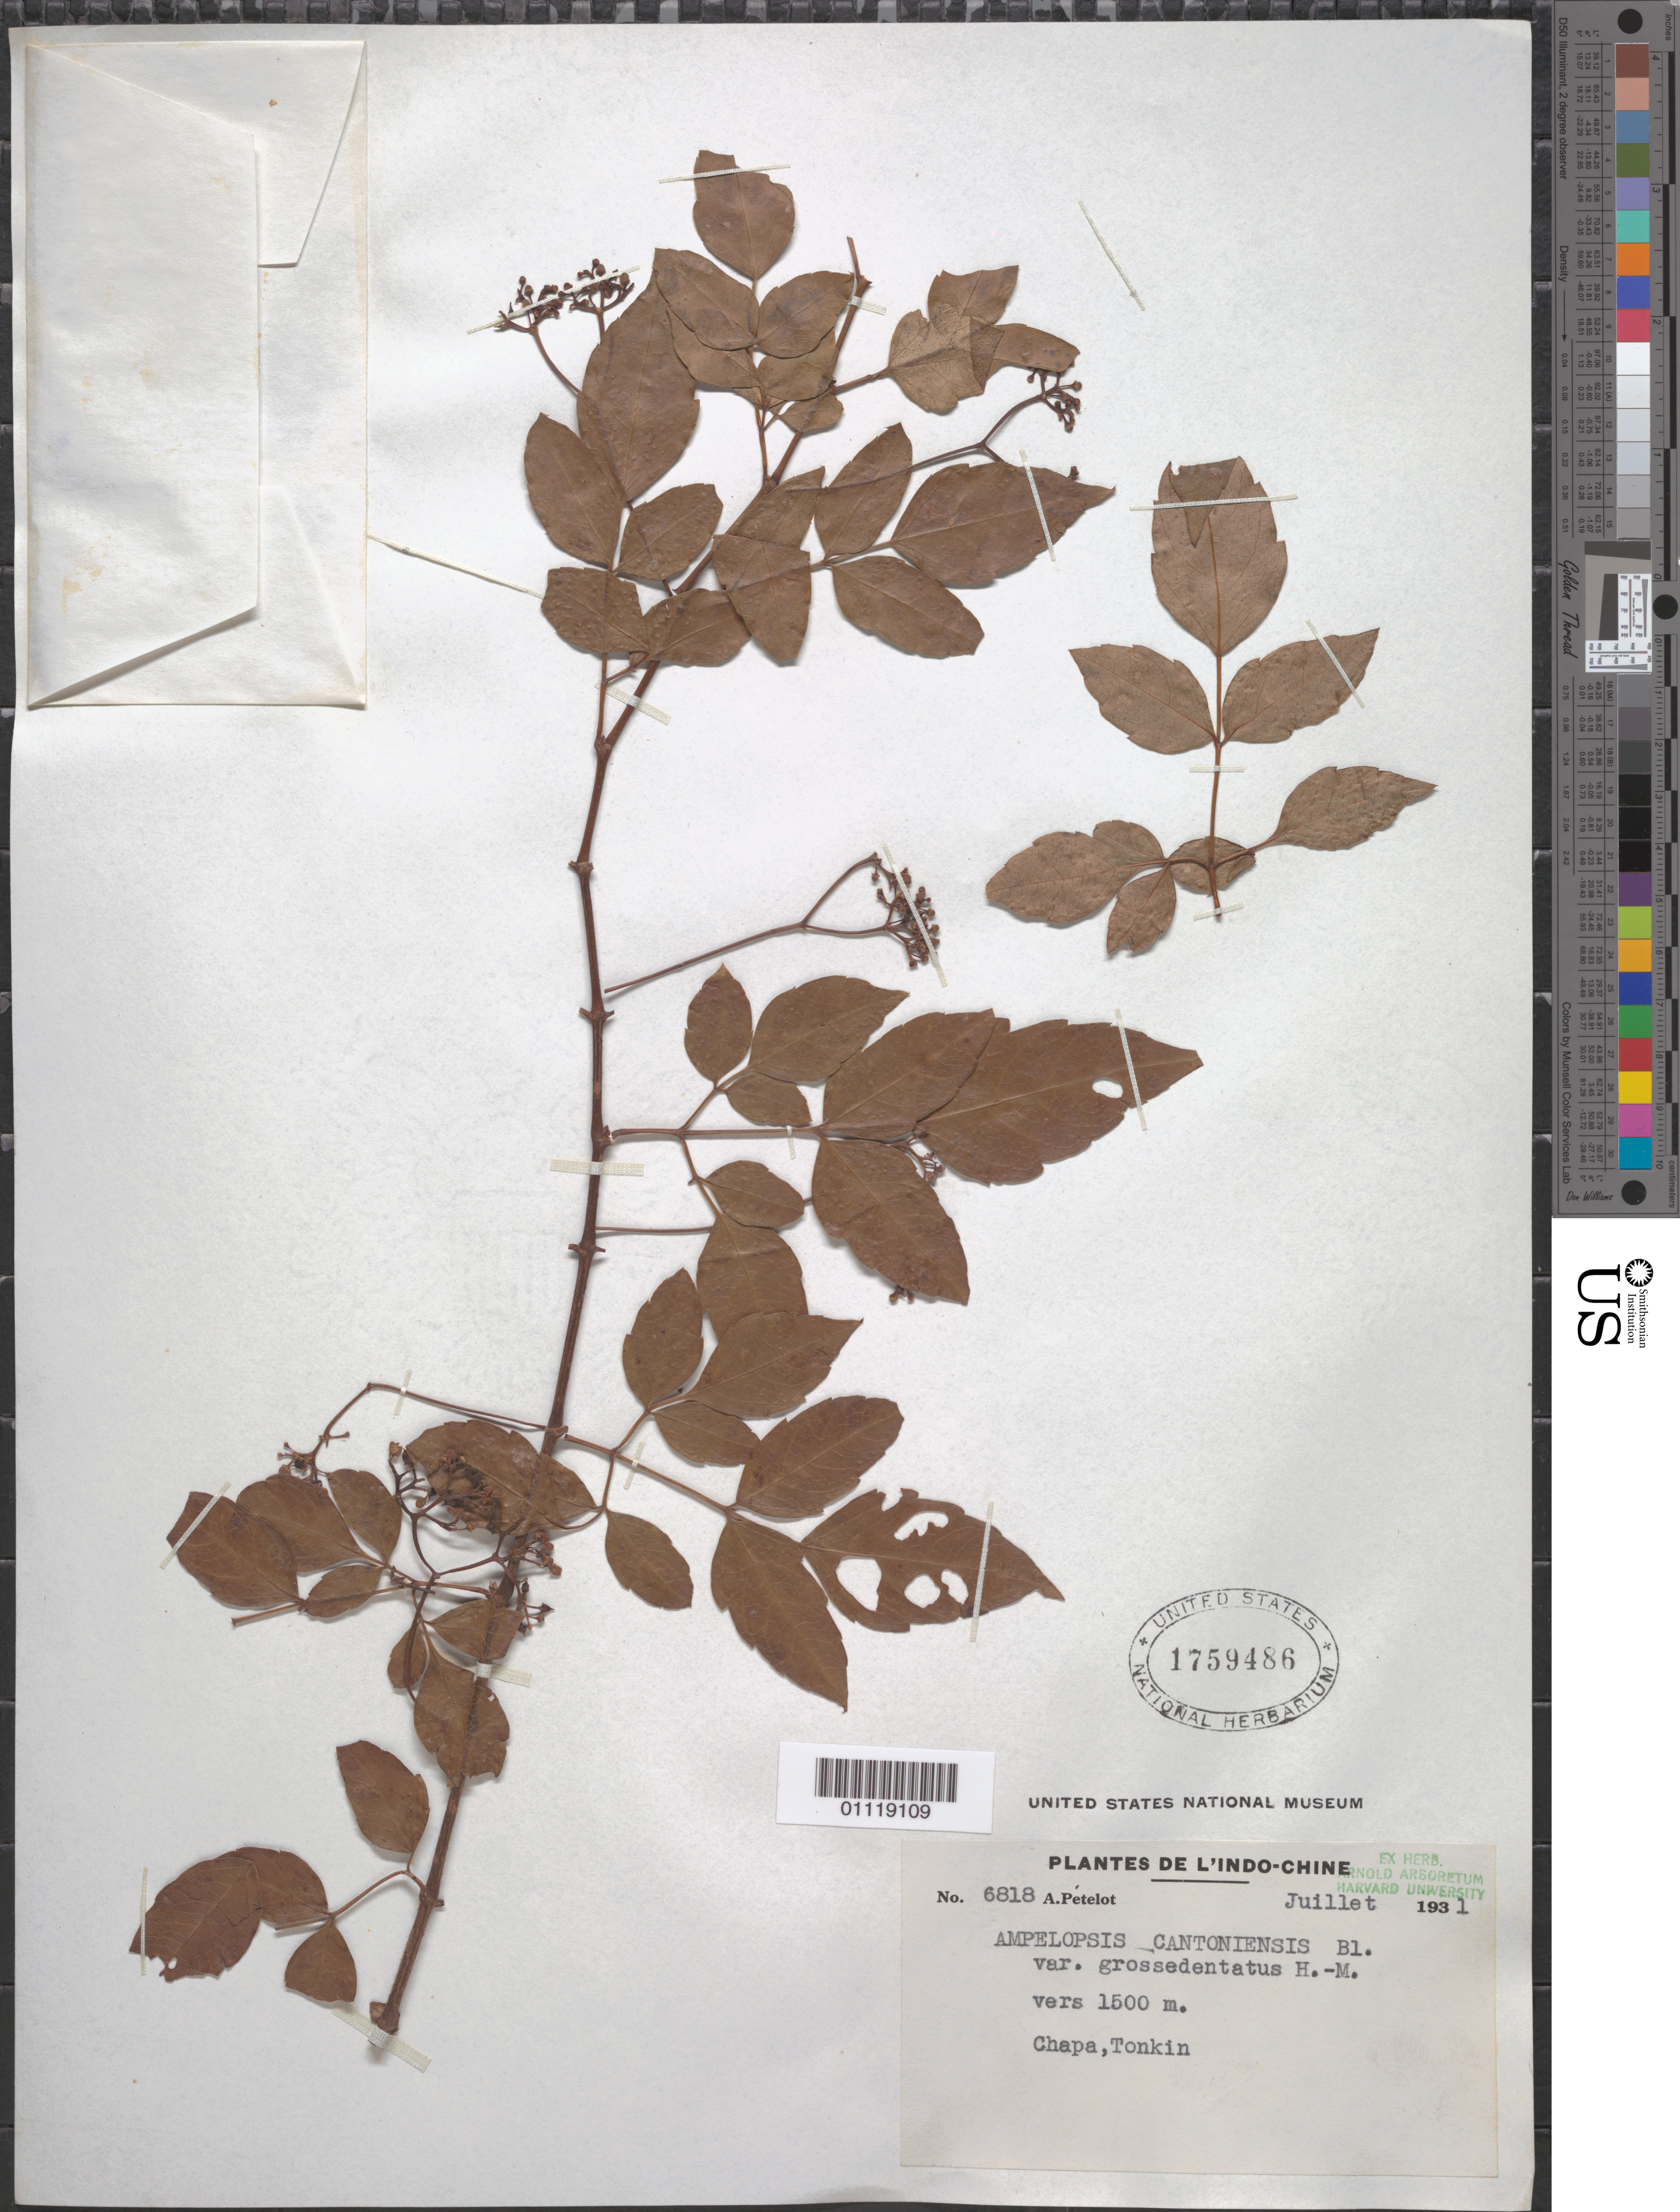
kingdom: Plantae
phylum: Tracheophyta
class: Magnoliopsida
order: Vitales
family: Vitaceae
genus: Ampelopsis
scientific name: Ampelopsis cantoniensis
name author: (W. Hook. & H.J. Arn.) Planch.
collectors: A. Petelot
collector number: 6818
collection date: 1931-07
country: Vietnam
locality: Tonkin. Chapa.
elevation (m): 1500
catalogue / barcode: US 1759486